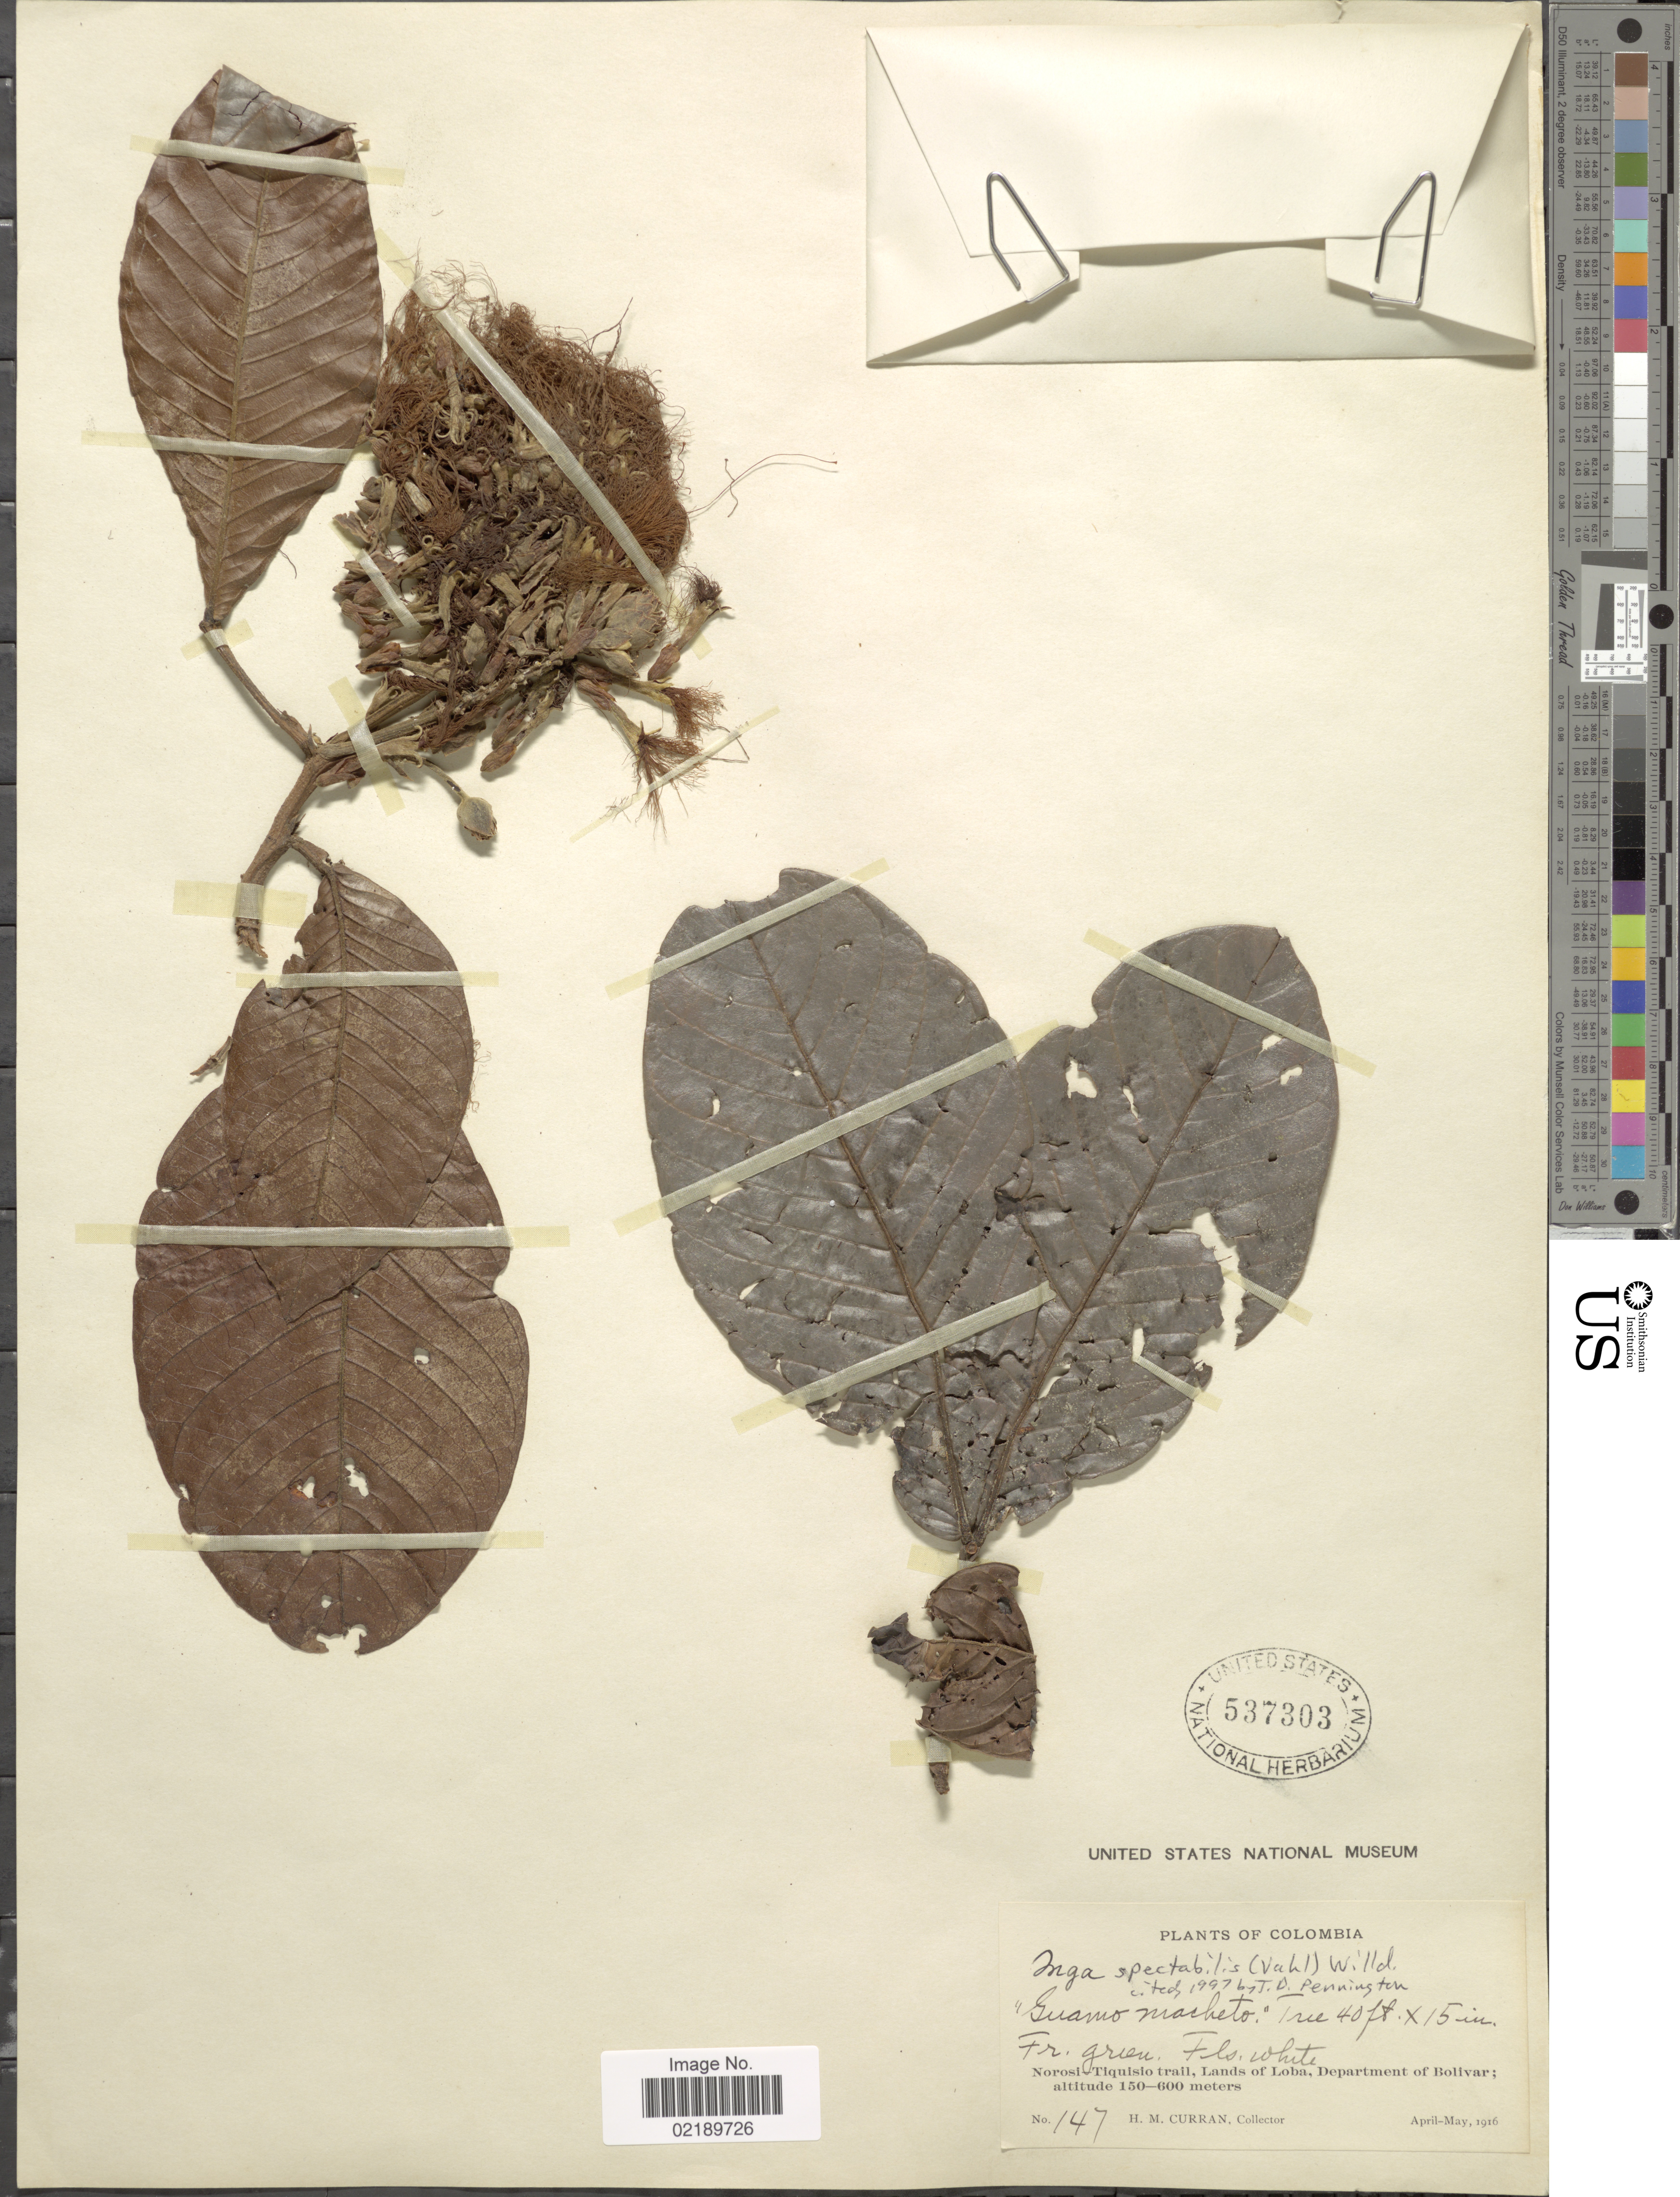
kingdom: Plantae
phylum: Tracheophyta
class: Magnoliopsida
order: Fabales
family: Fabaceae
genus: Inga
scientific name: Inga spectabilis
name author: (Vahl) Willd.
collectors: H. M. Curran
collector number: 147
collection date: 1916-04/1916-05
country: Colombia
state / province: Bolívar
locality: Norosi-Tiquisio trail, Lands of Loba, Department of Bolivar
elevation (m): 150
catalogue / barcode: US 537303